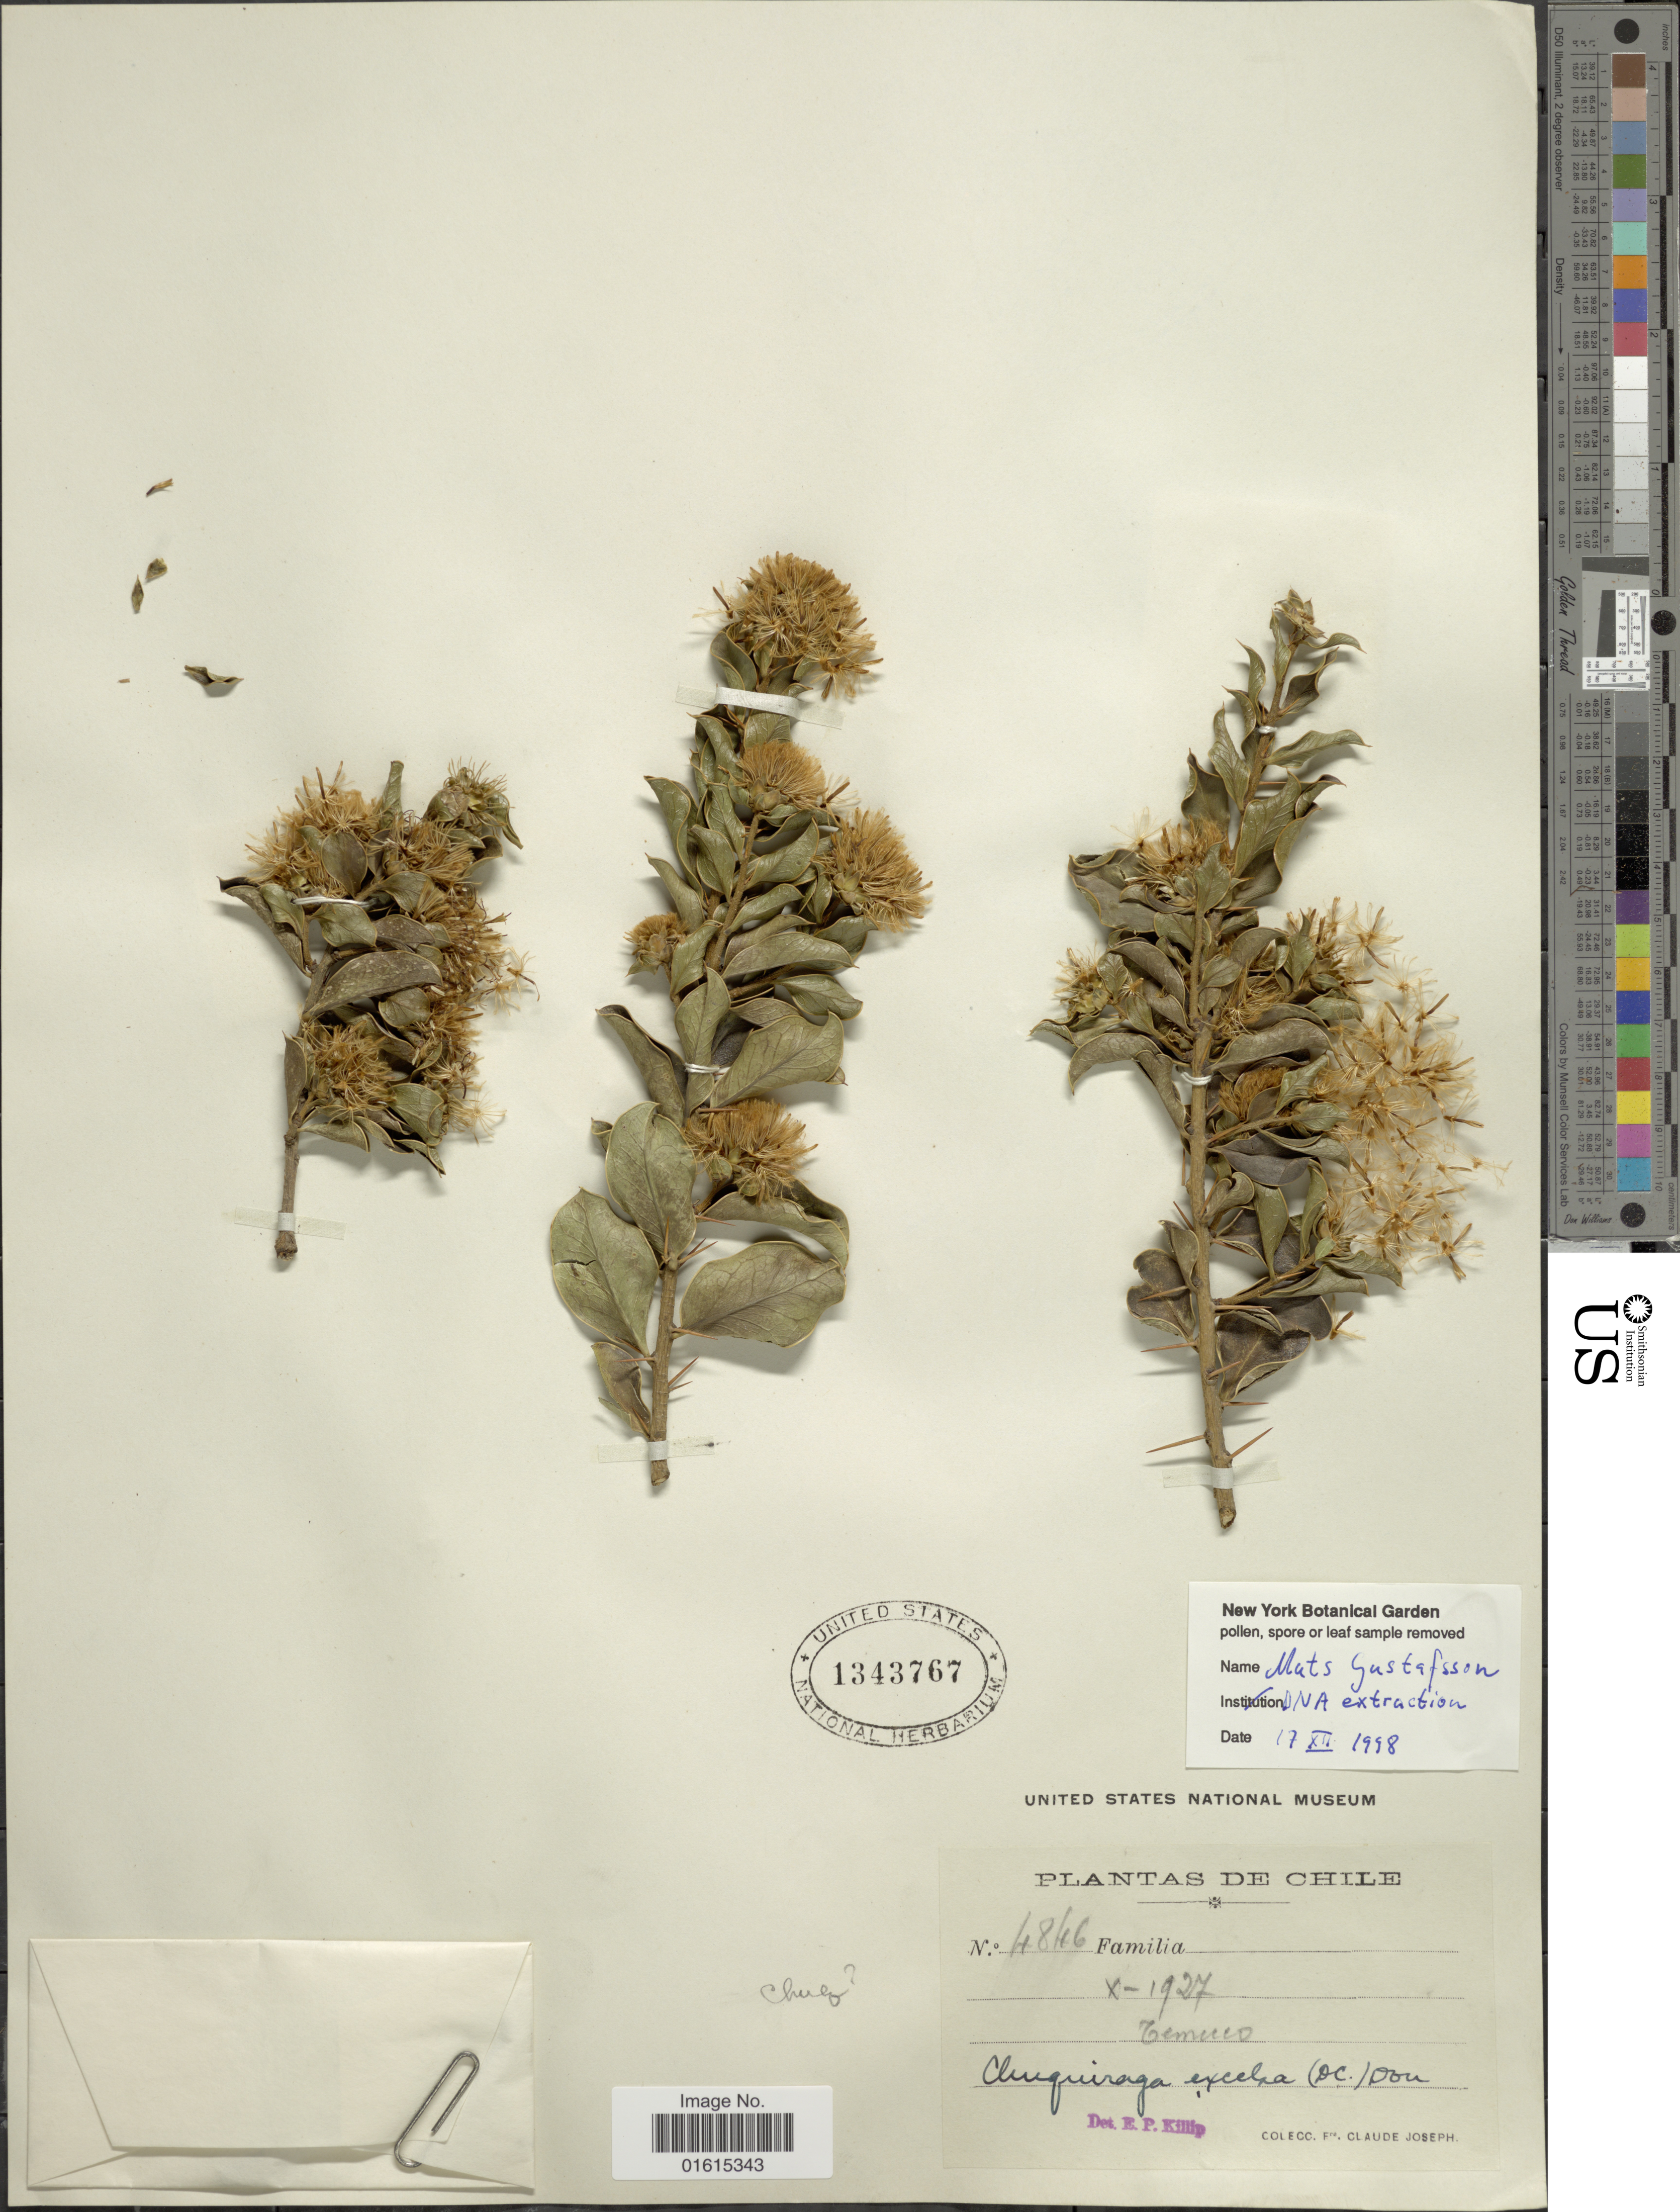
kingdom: Plantae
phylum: Tracheophyta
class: Magnoliopsida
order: Asterales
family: Asteraceae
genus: Dasyphyllum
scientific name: Dasyphyllum excelsum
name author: (D. Don) Cabrera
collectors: Bro. Claude-Joseph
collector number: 1846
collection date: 1927-10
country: Chile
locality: Temuco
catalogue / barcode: US 1343767